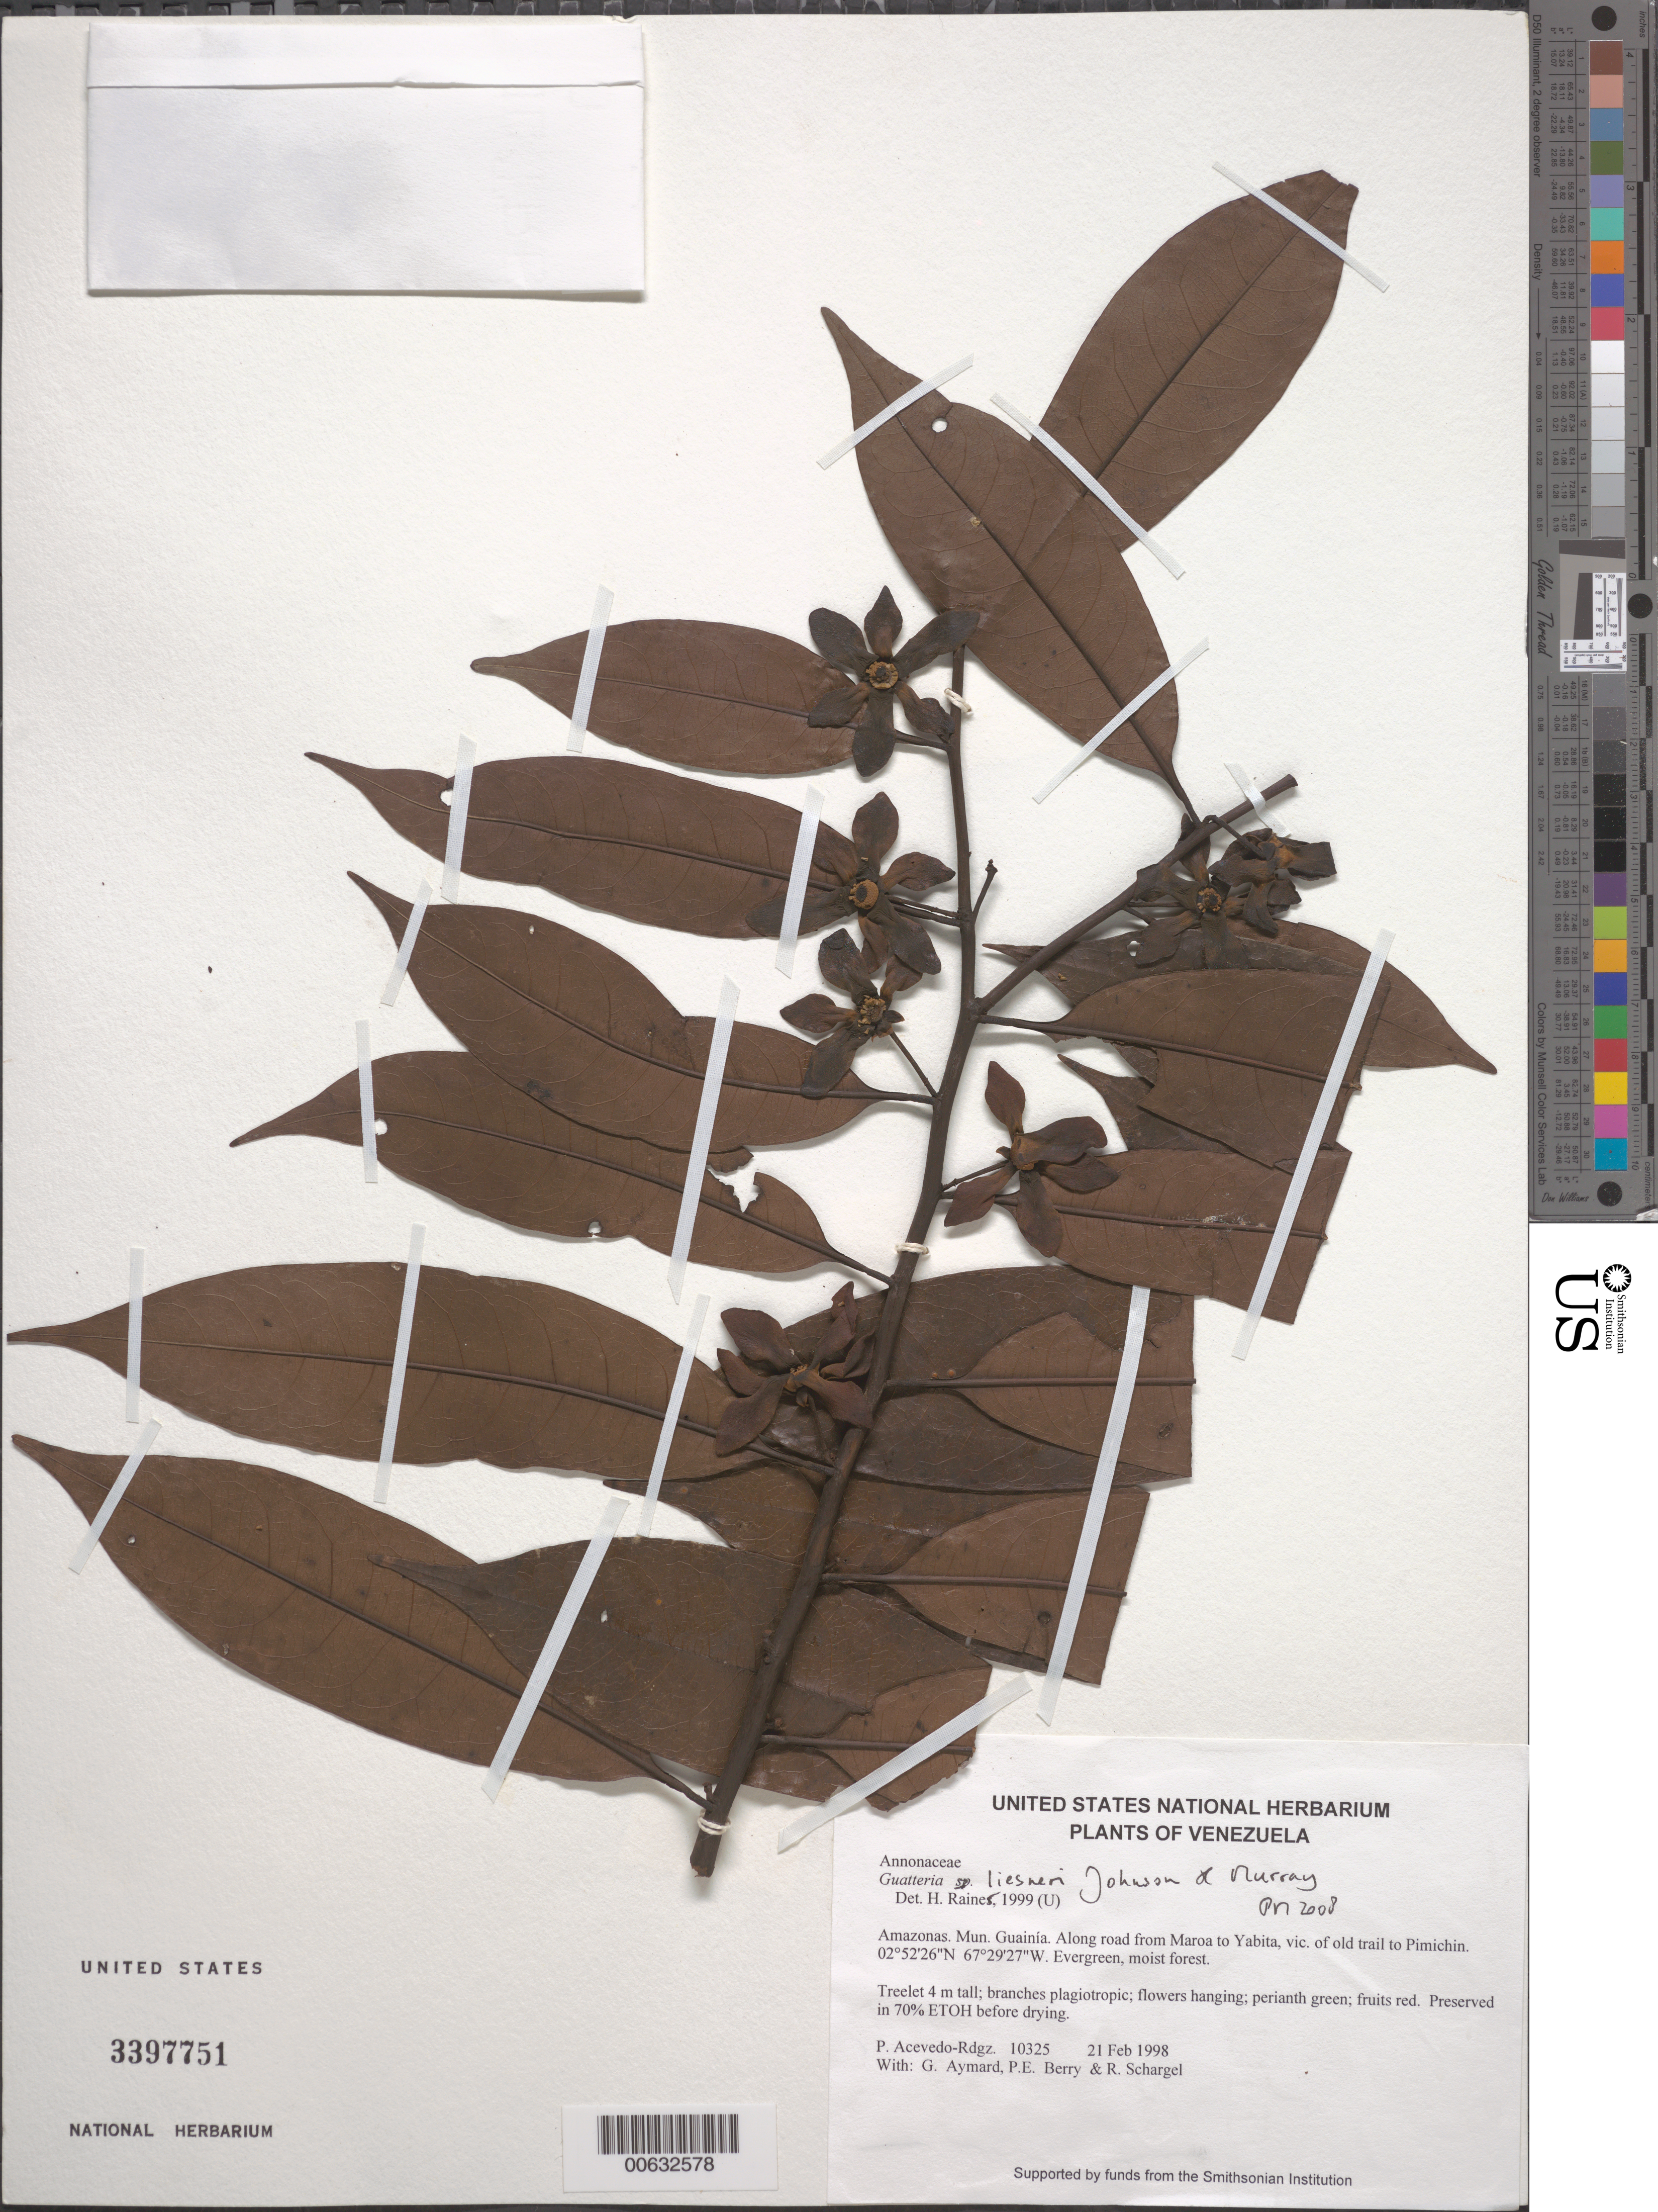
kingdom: Plantae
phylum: Tracheophyta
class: Magnoliopsida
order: Magnoliales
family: Annonaceae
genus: Guatteria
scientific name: Guatteria liesneri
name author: D.M. Johnson & N.A. Murray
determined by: Maas, Paul J. M.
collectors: P. Acevedo-Rodr., G. A. Aymard, P. E. Berry & R. Schargel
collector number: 10325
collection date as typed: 21 Feb 1998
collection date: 1998-02-21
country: Venezuela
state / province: Amazonas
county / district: Maroa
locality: Along road from Maroa to Yabita, vic. of old trail to Pimichin.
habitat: Evergreen, moist forest.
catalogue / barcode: US 3397751